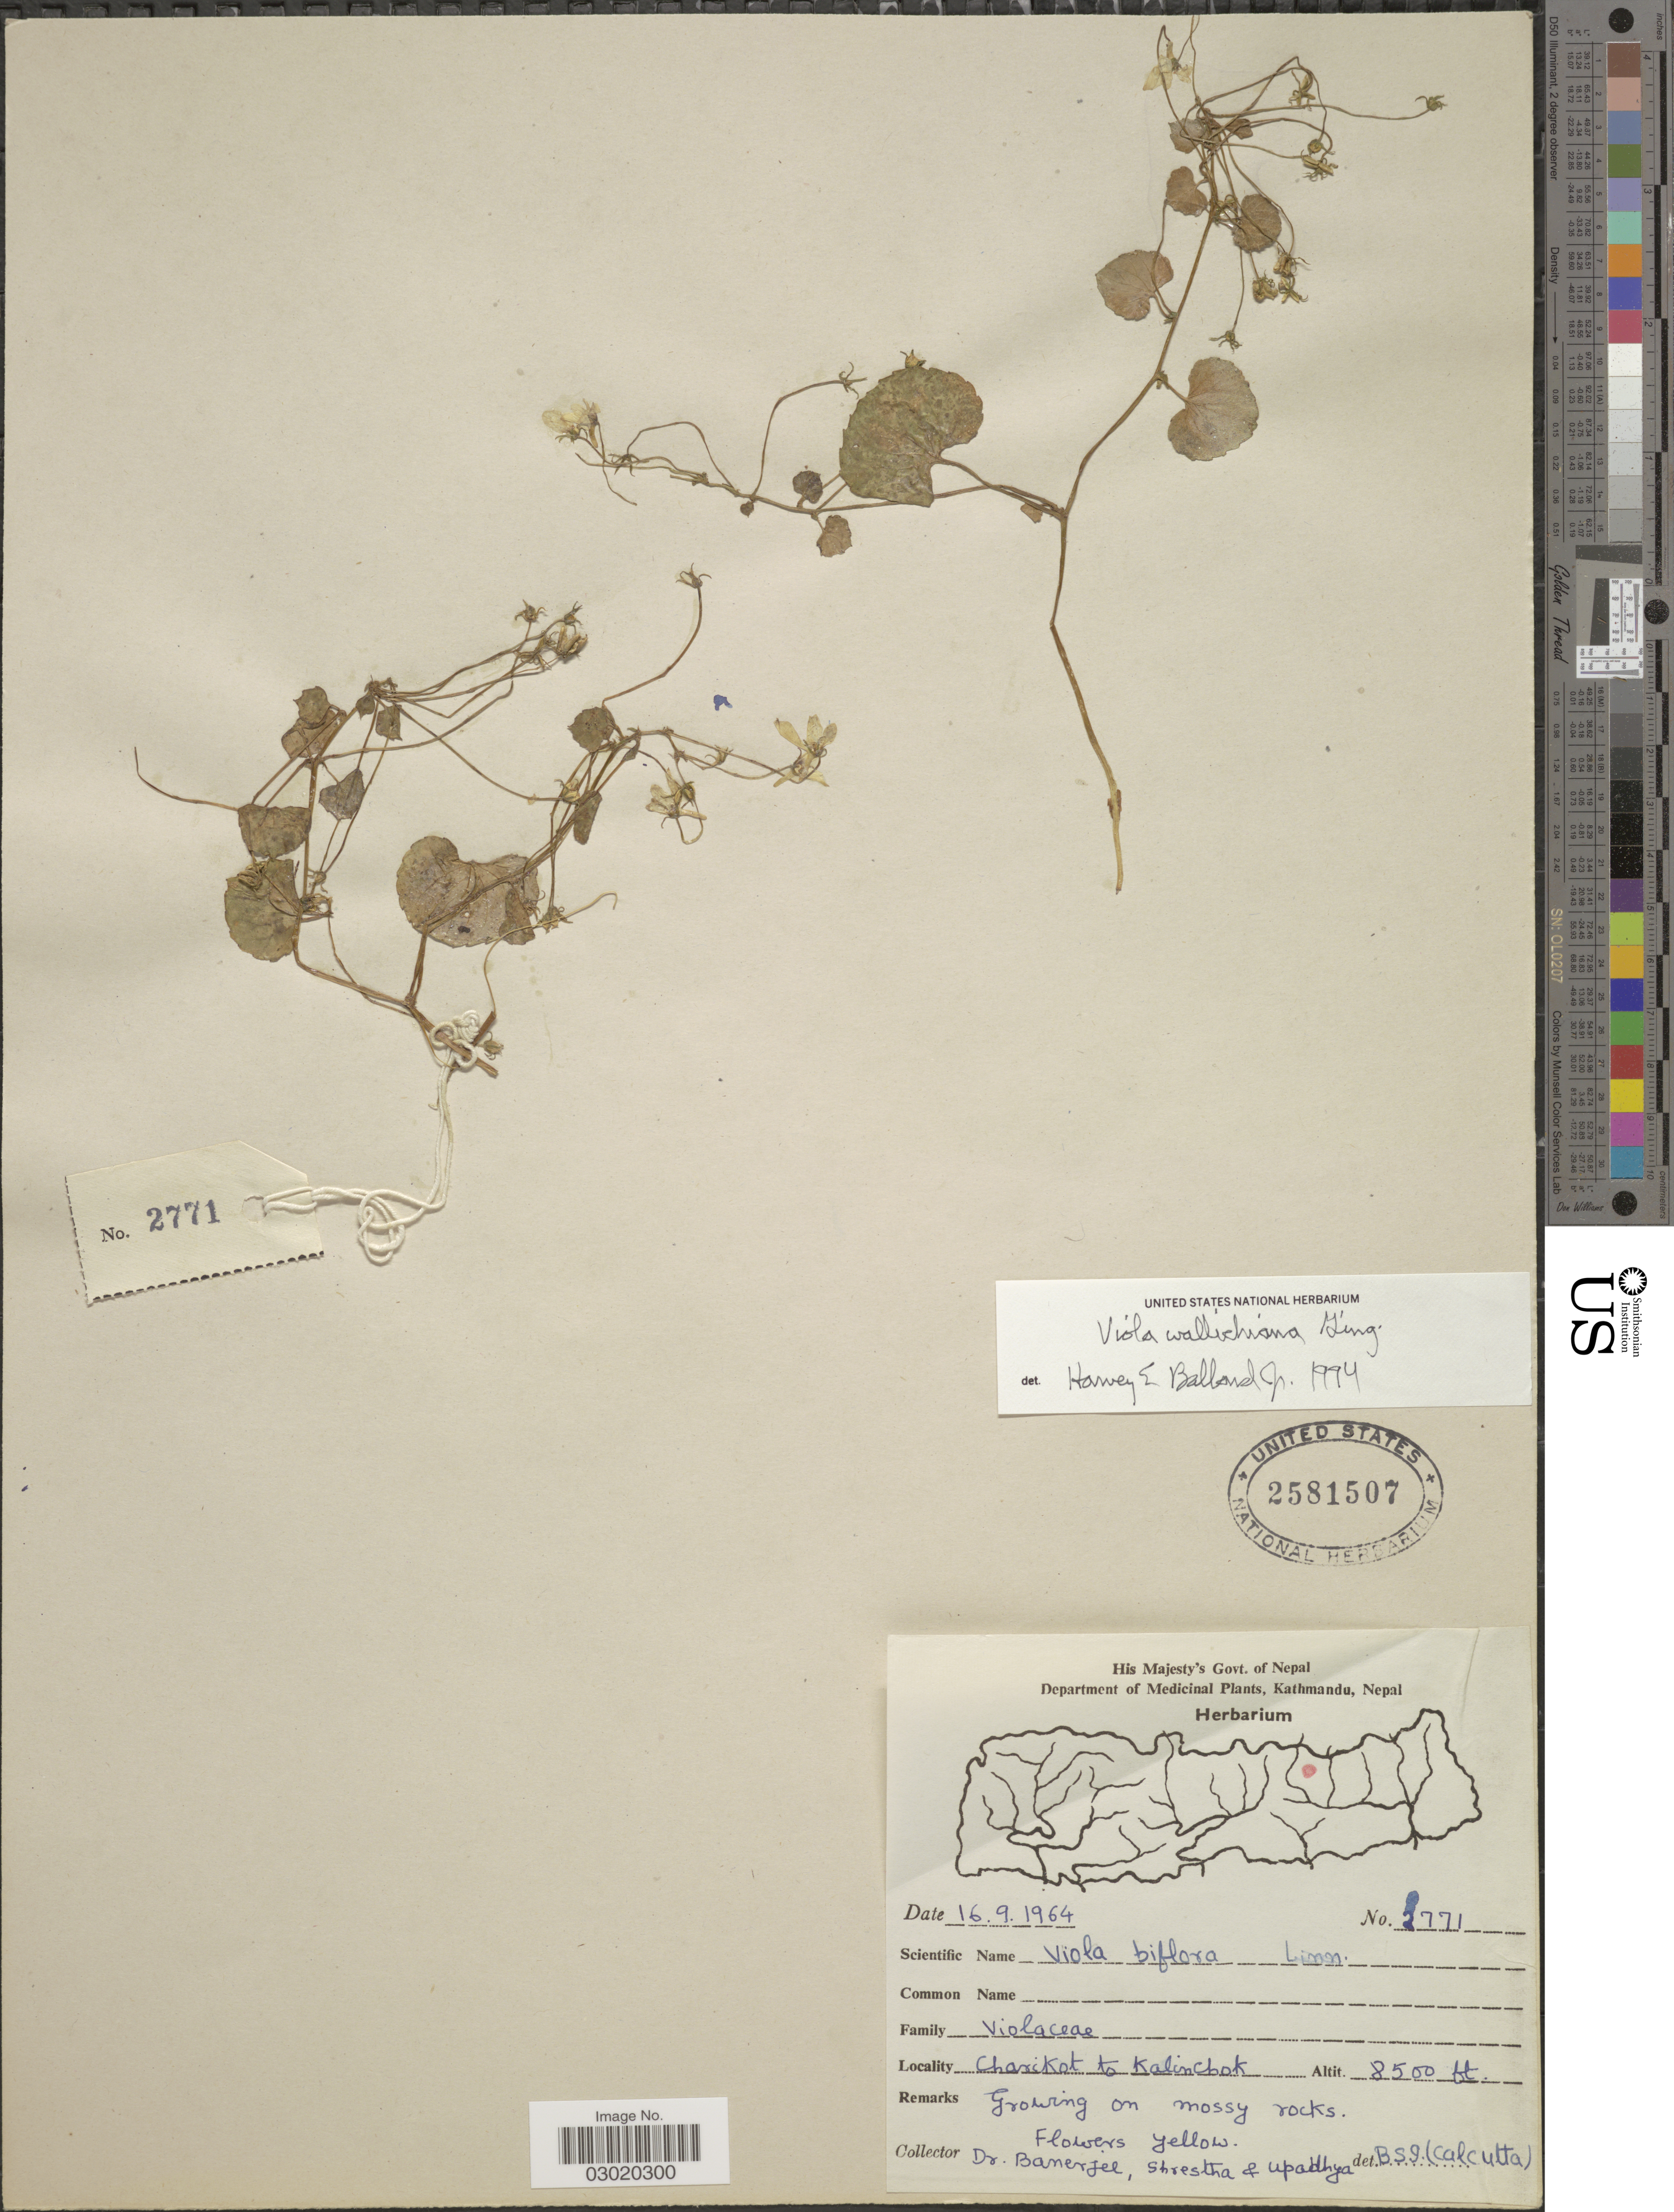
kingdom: Plantae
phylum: Tracheophyta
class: Magnoliopsida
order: Malpighiales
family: Violaceae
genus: Viola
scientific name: Viola wallichiana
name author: Ging.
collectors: -. Banerjee, -. Shrestha & Upadhya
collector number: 2771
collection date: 1964-09-16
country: Nepal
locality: Charikot to Kalinchok.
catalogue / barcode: US 2581507